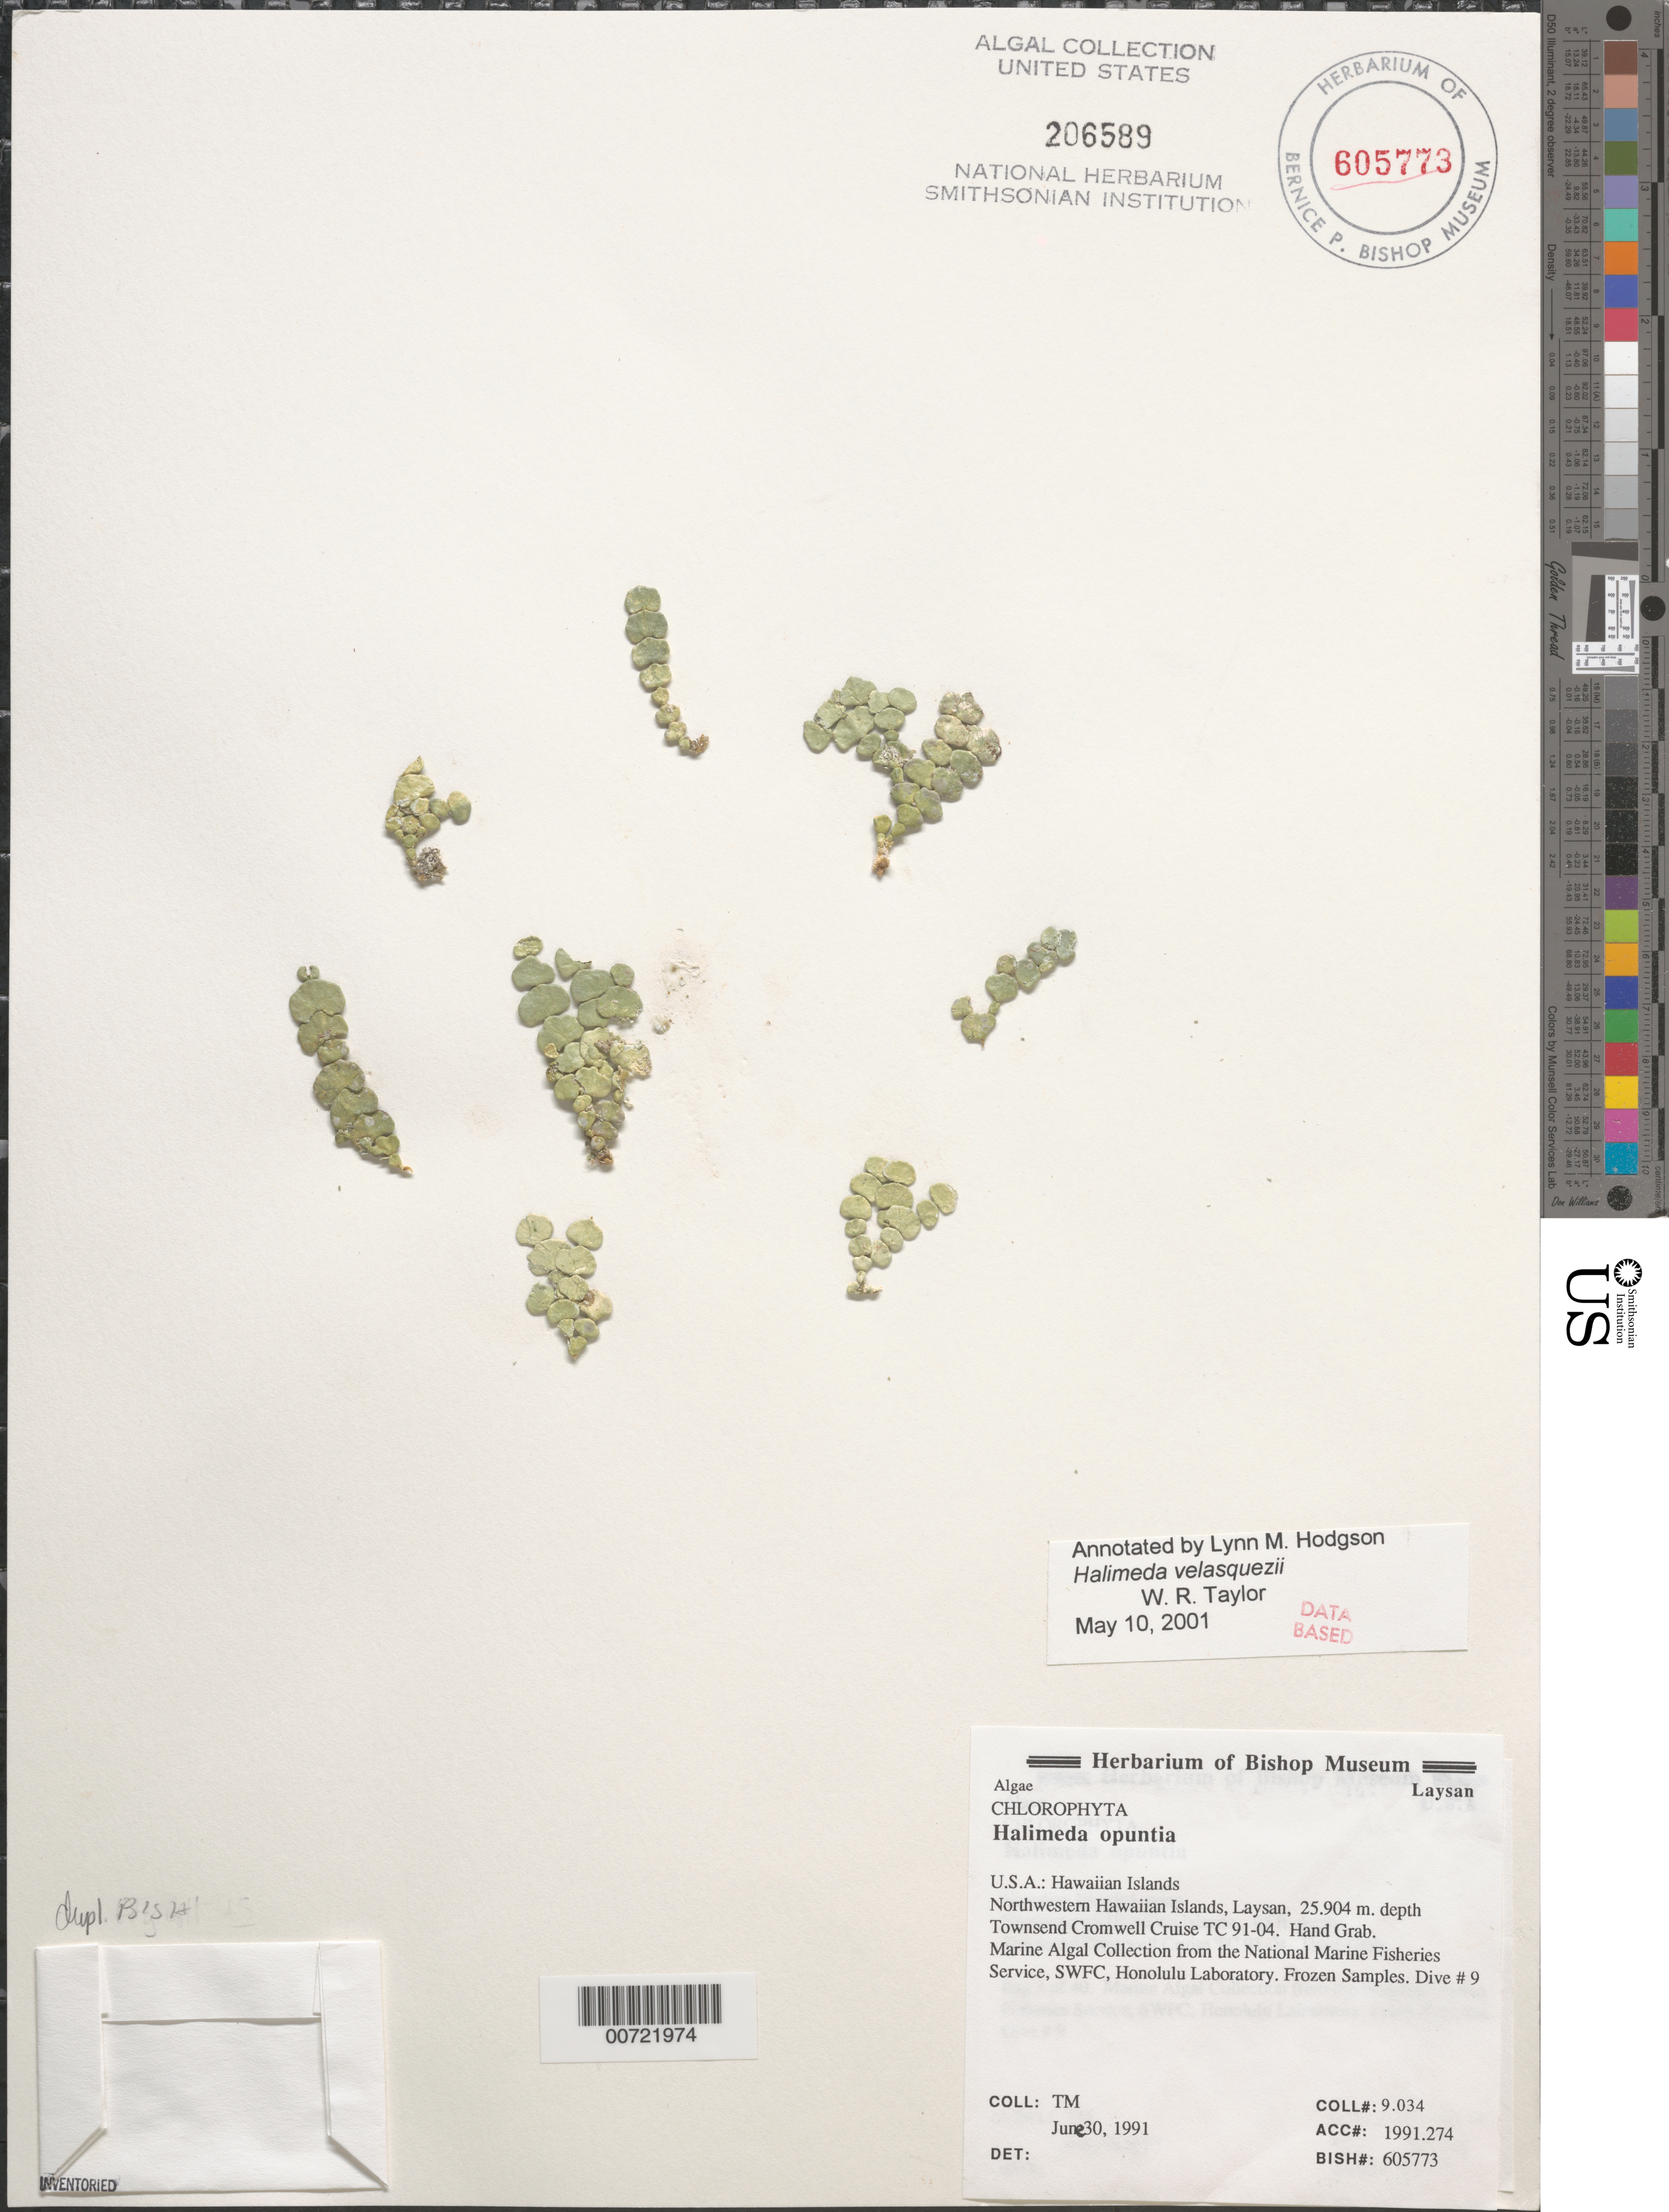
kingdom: Plantae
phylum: Chlorophyta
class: Ulvophyceae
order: Bryopsidales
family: Halimedaceae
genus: Halimeda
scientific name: Halimeda velasquezii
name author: W.R. Taylor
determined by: Hodgson, L. M.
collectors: T. M.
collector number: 9.034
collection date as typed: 30 Jun 1991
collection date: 1991-06-30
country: United States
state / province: Hawaii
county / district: Honolulu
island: Laysan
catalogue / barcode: US 206589